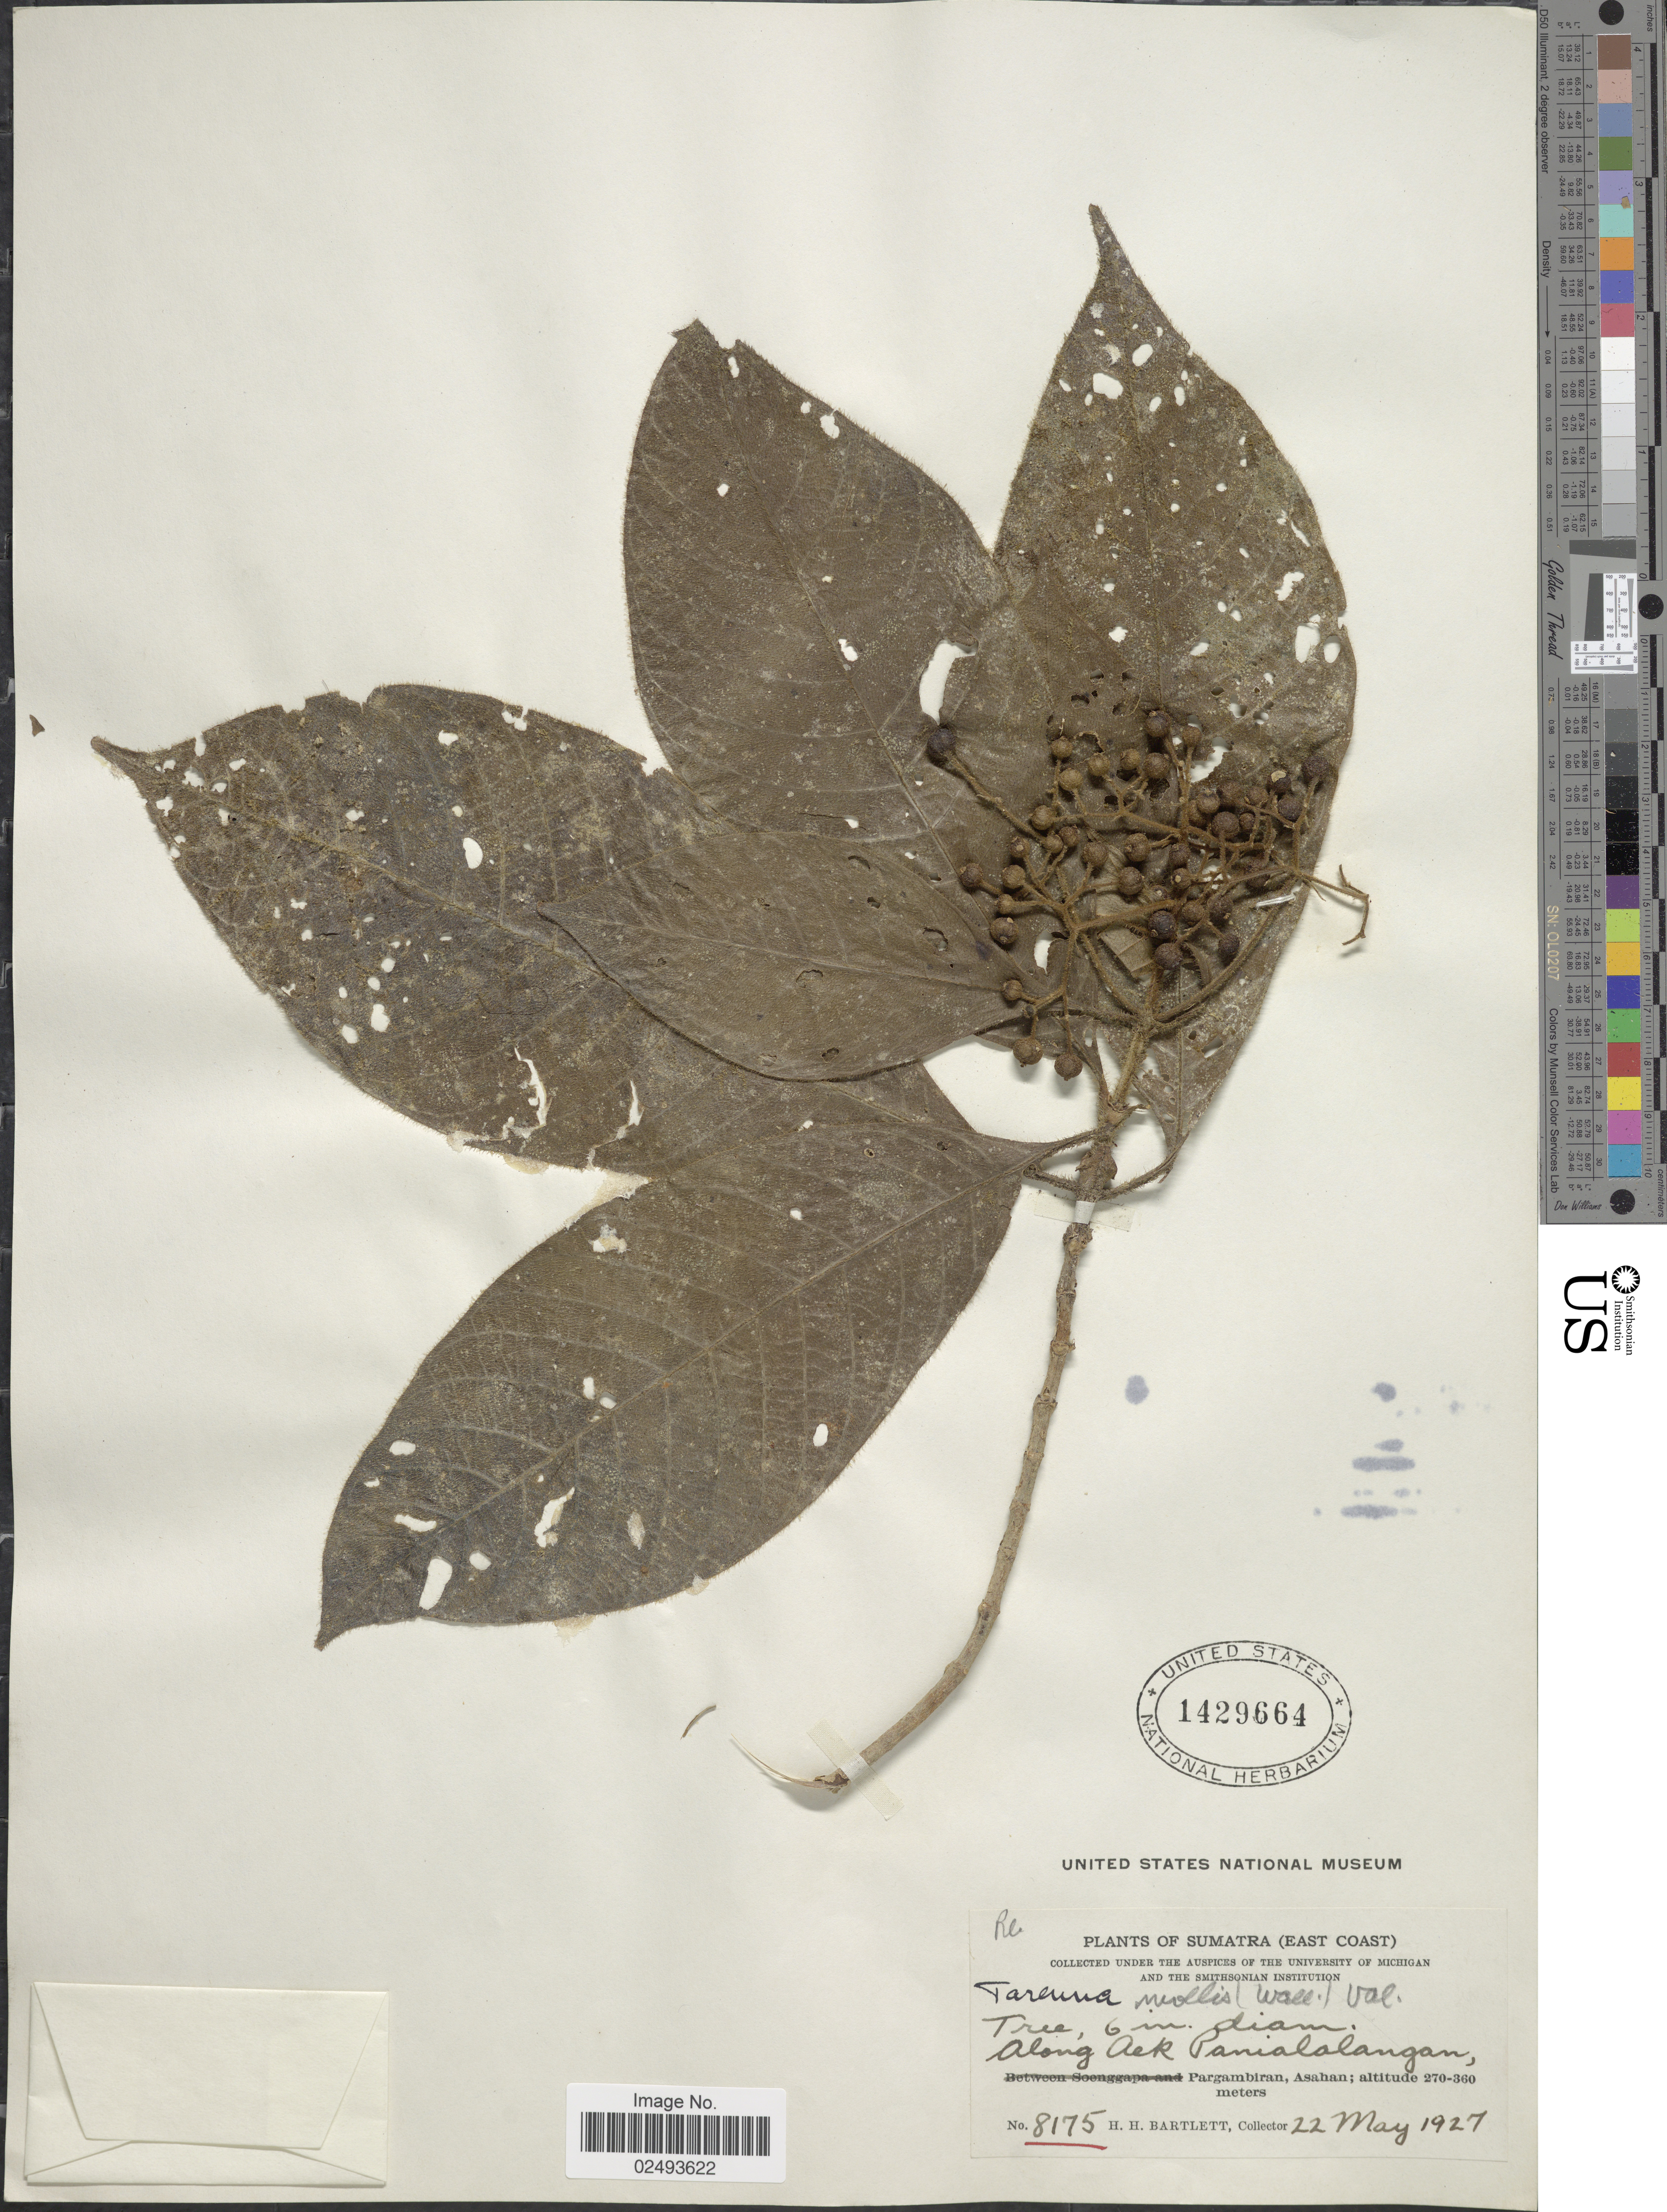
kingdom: Plantae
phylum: Tracheophyta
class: Magnoliopsida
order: Gentianales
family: Rubiaceae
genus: Tarenna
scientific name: Tarenna mollis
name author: (Wall. ex Hook. f.) B.L. Rob.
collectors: H. H. Bartlett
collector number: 8175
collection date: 1927-05-22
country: Indonesia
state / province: Sumatra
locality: Sumatra (East Coast) Pargambiran, Asahan, Along Ack Panialalangan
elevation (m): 270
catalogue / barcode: US 1429664